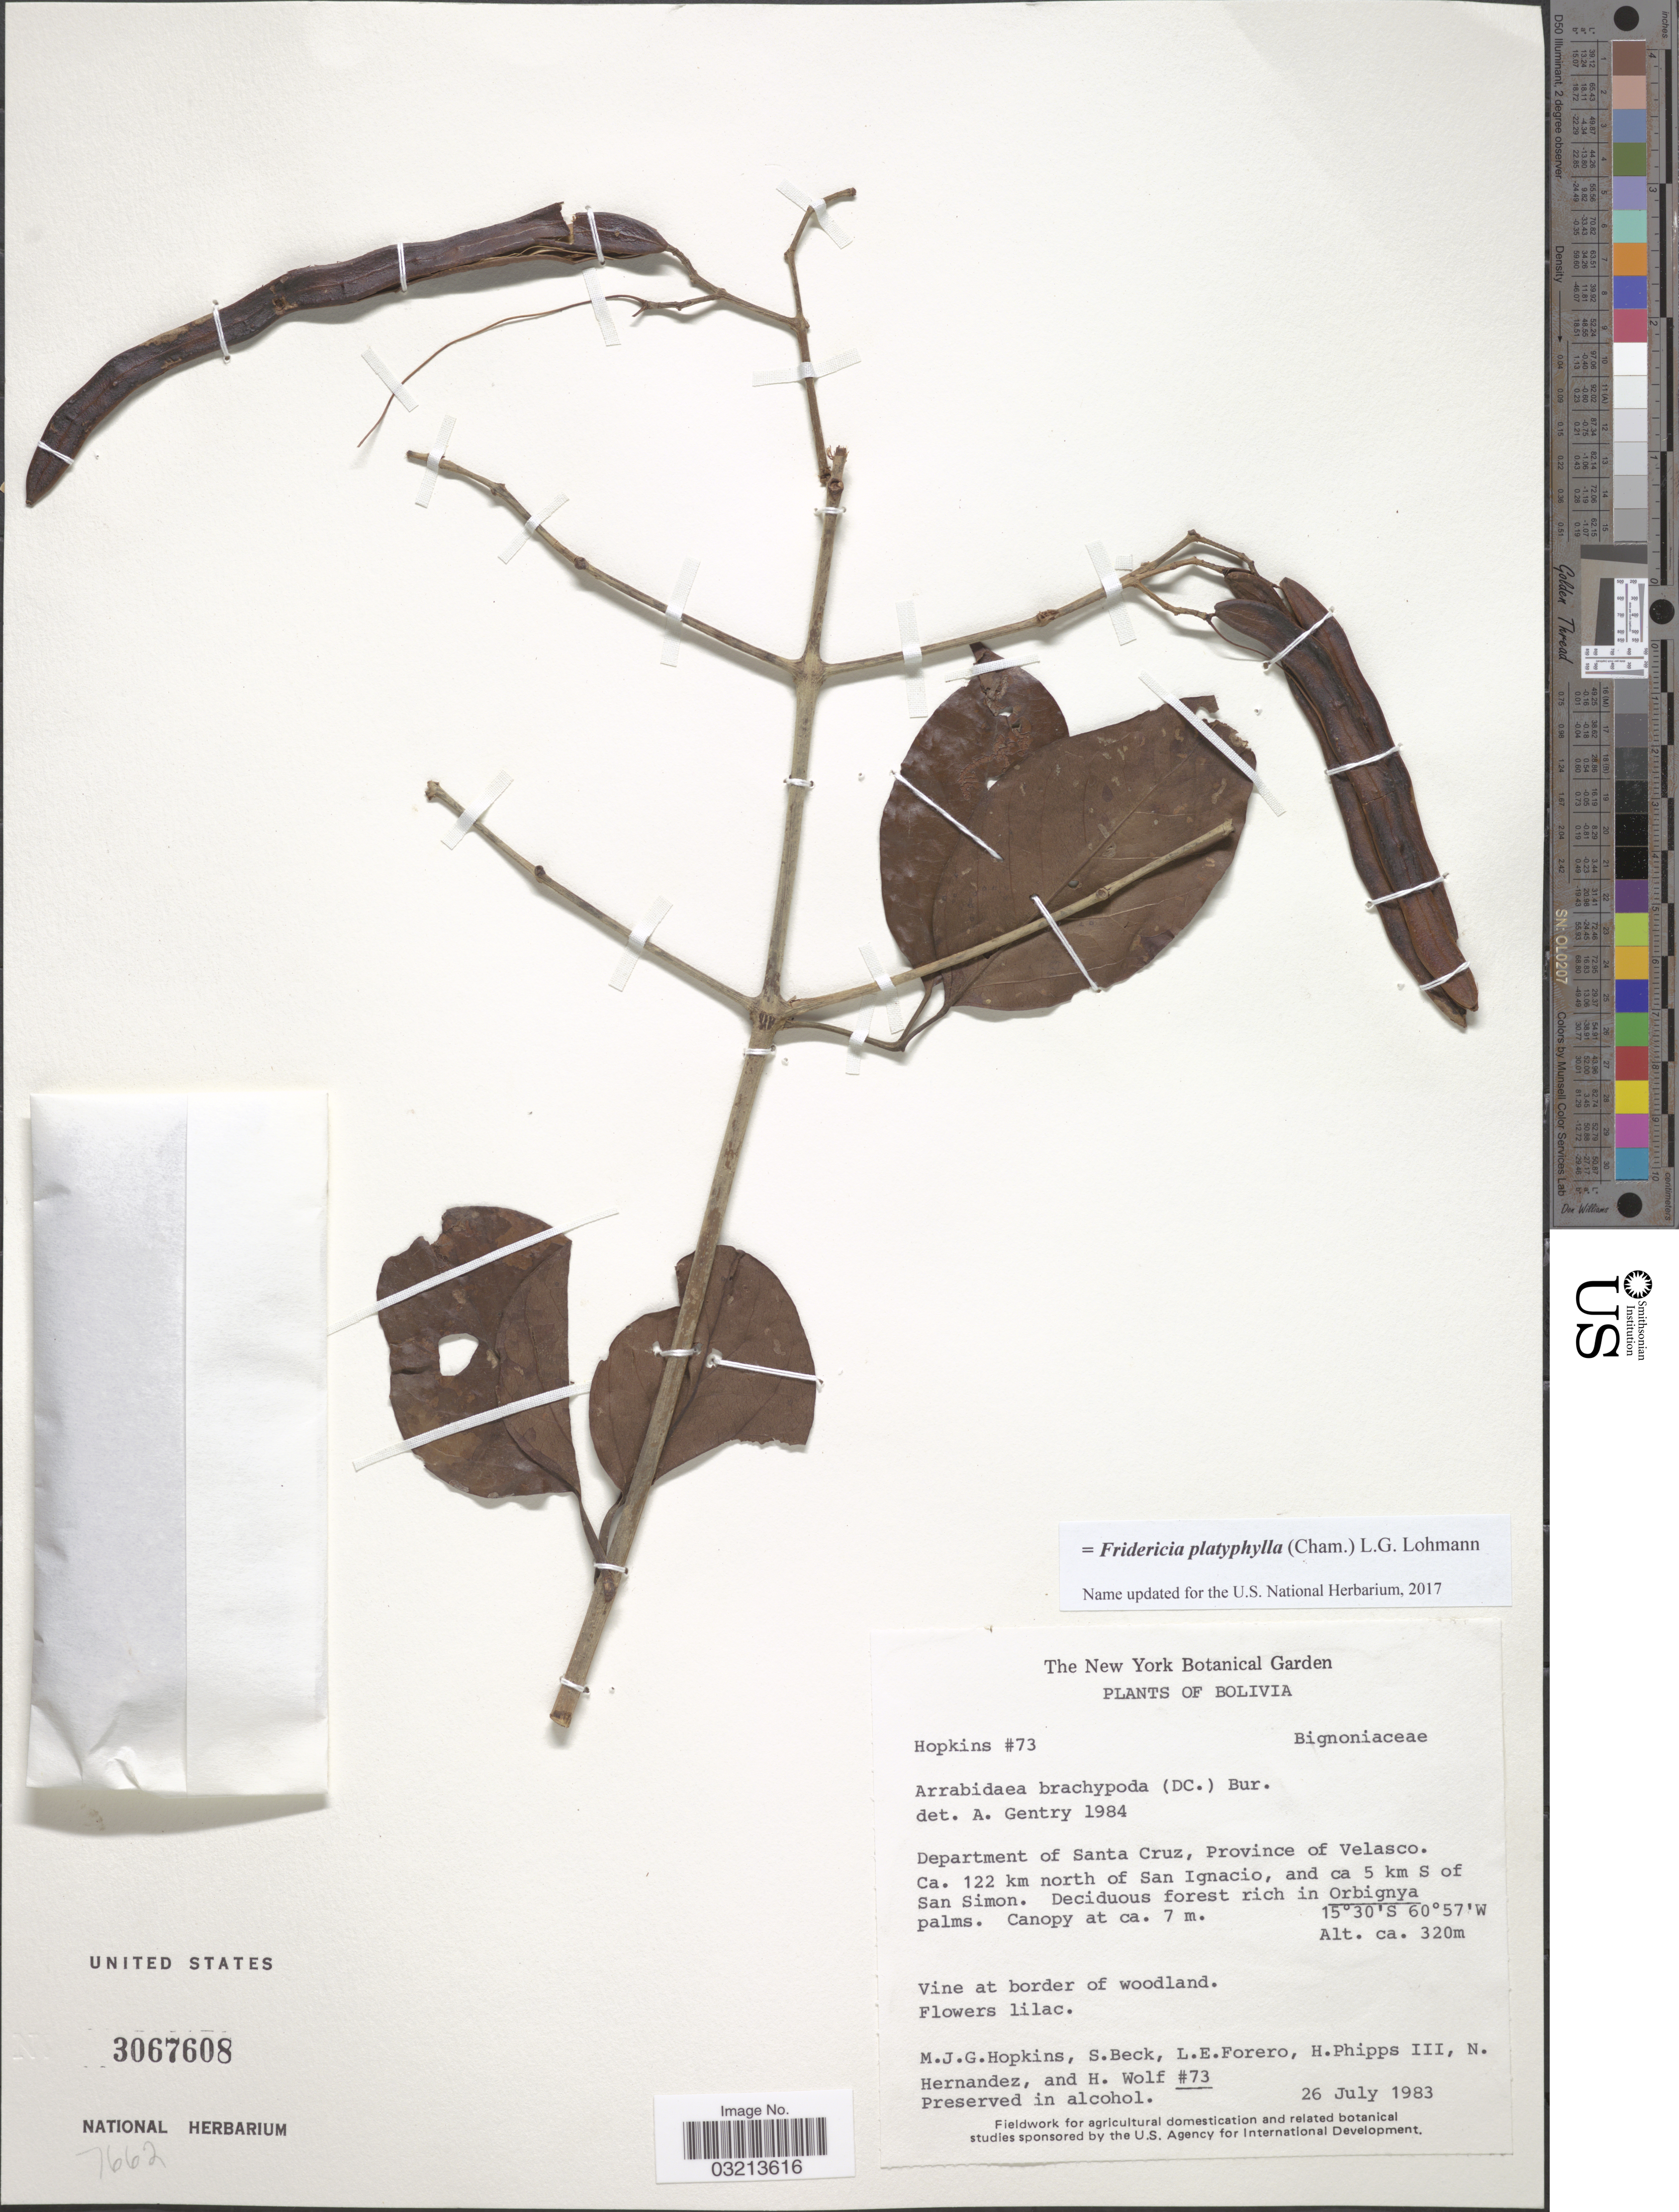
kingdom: Plantae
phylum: Tracheophyta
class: Magnoliopsida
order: Lamiales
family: Bignoniaceae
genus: Fridericia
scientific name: Fridericia platyphylla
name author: (Cham.) L.G. Lohmann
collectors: M. J. G. Hopkins, S. G. Beck, L. Forero, H. Phipps & et al.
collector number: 73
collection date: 1983-07-26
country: Bolivia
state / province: Santa Cruz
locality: Department of Santa Cruz, Province of Velasco. Ca. 122 km north of San Ignacio, and ca 5 km S of San Simon.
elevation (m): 320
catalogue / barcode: US 3067608